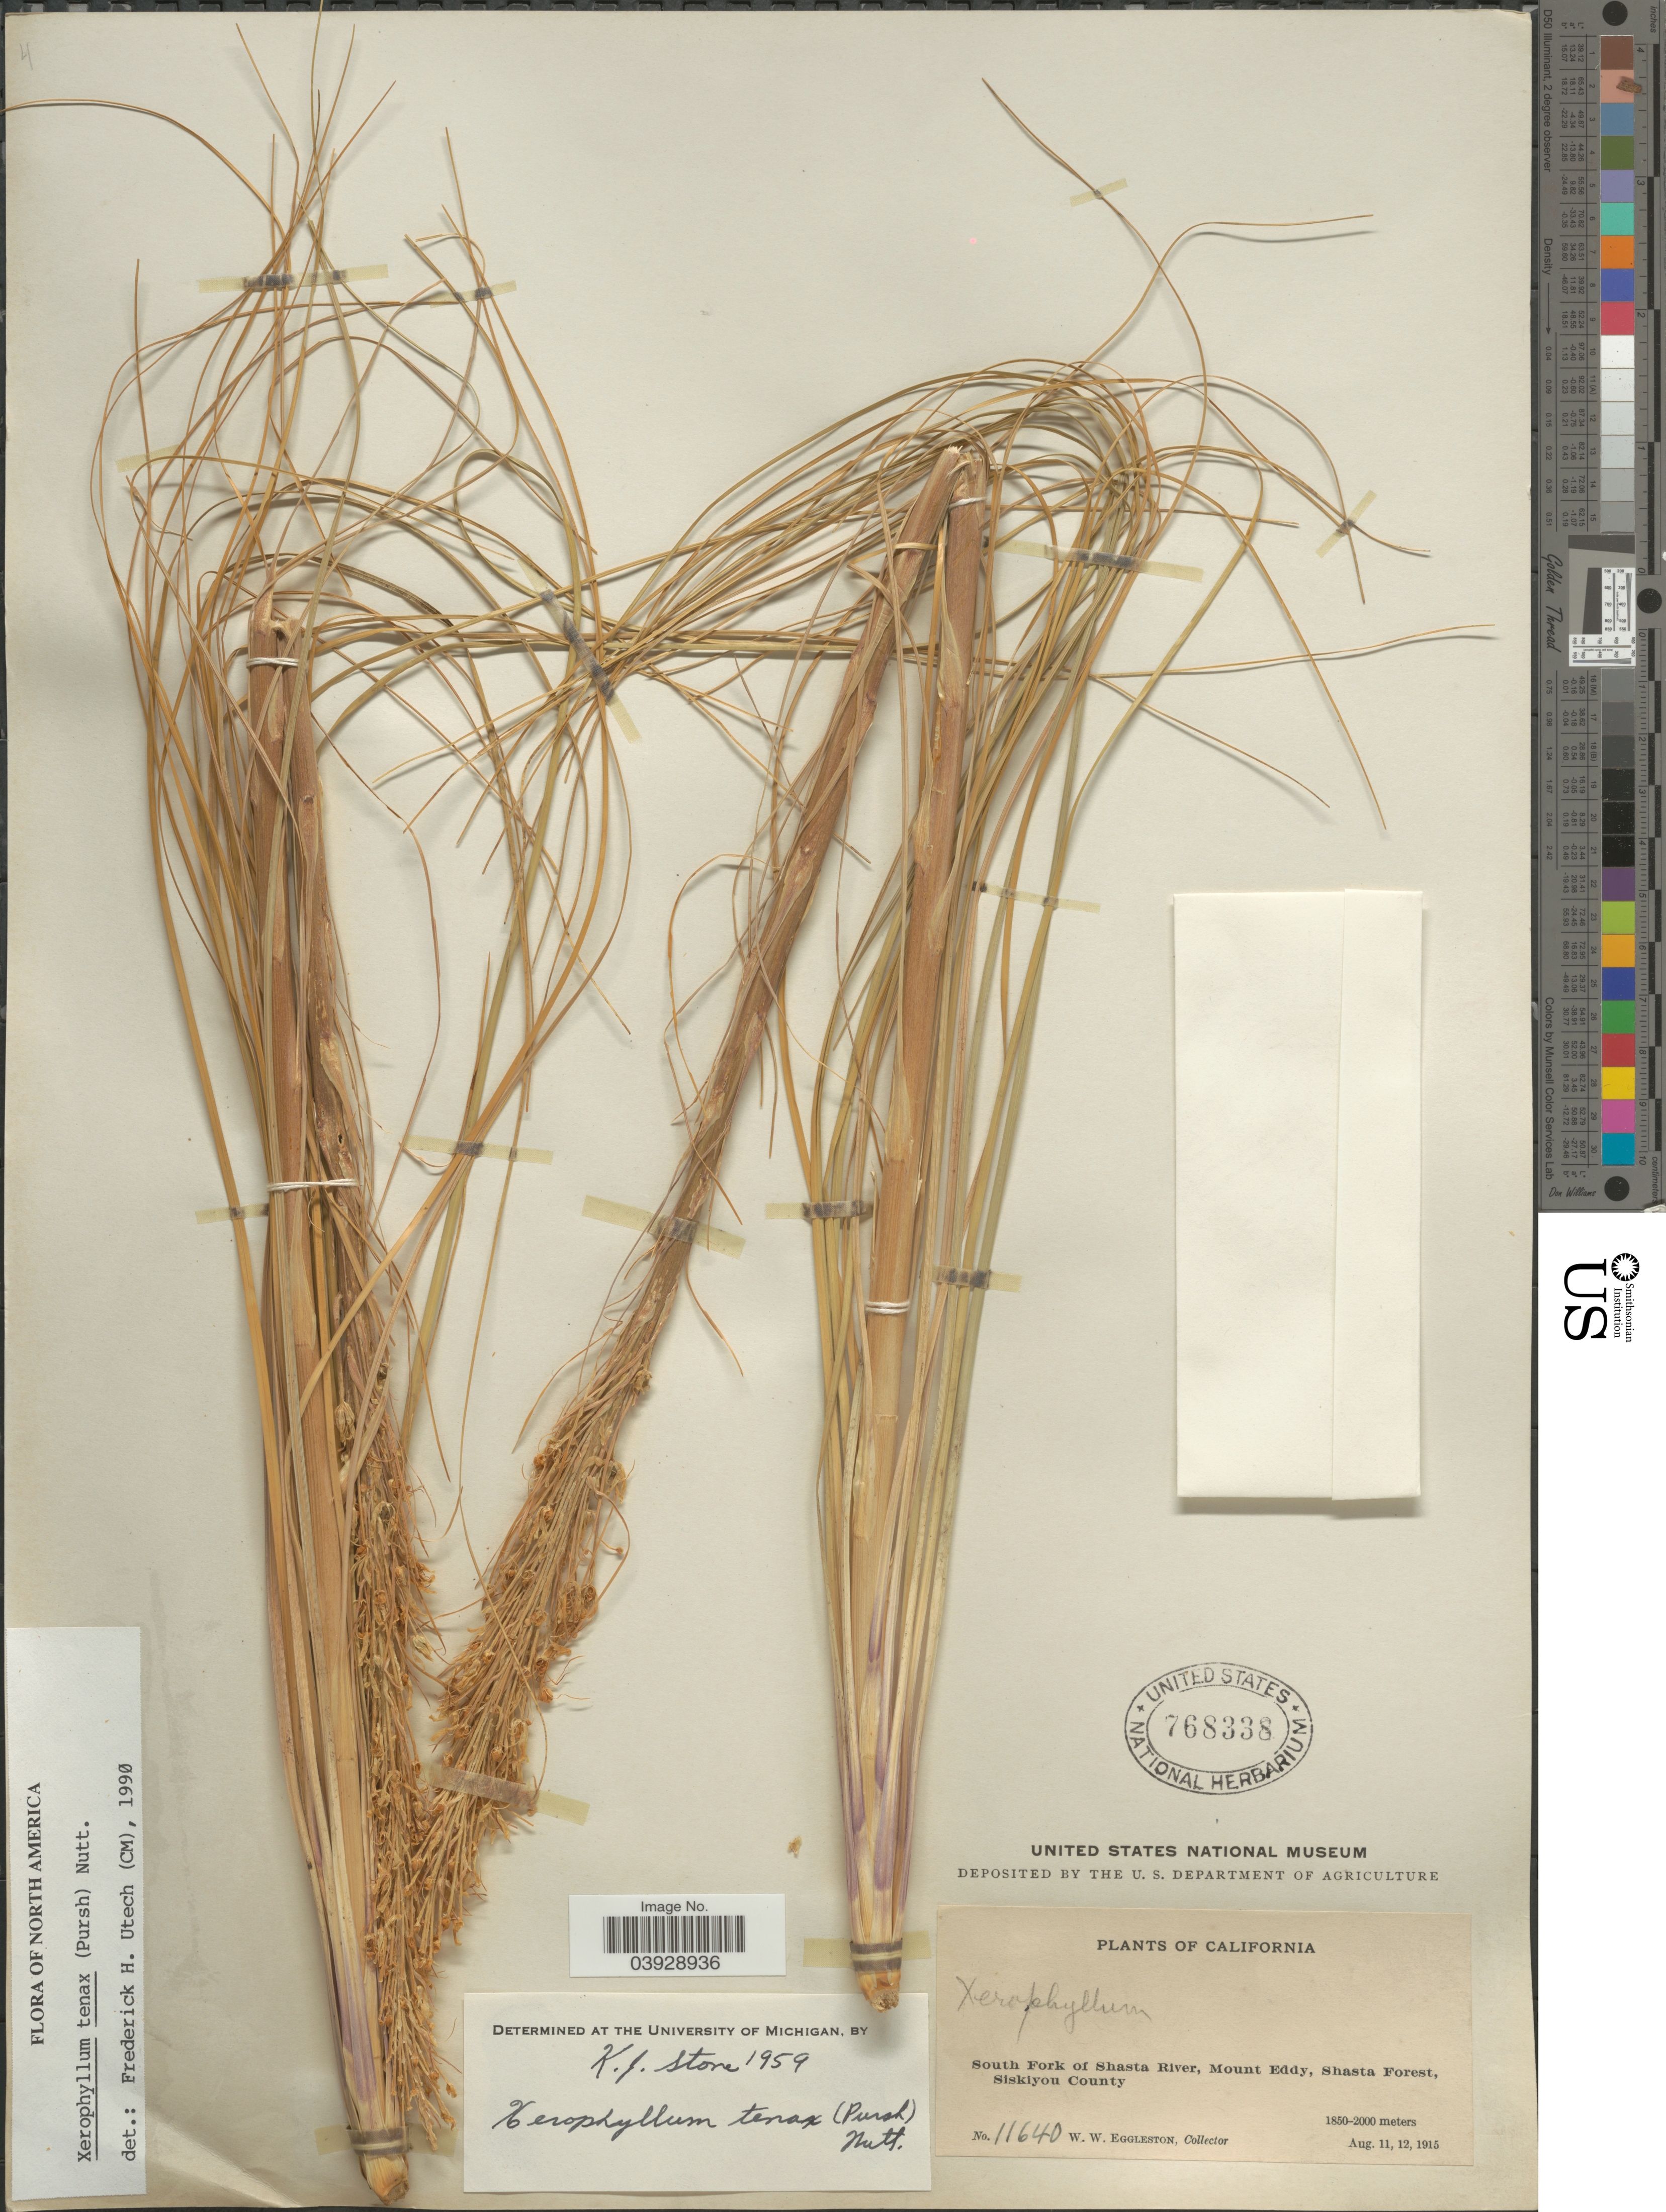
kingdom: Plantae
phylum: Tracheophyta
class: Liliopsida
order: Liliales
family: Melanthiaceae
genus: Xerophyllum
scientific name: Xerophyllum tenax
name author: (Pursh) Nutt.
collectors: W. W. Eggleston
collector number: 11640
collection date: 1915-08-11/1915-08-12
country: United States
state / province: California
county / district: Siskiyou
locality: South Fork of Shasta River, Mount Eddy, Shasta Forest, Siskiyou County.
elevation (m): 1850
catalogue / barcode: US 768338